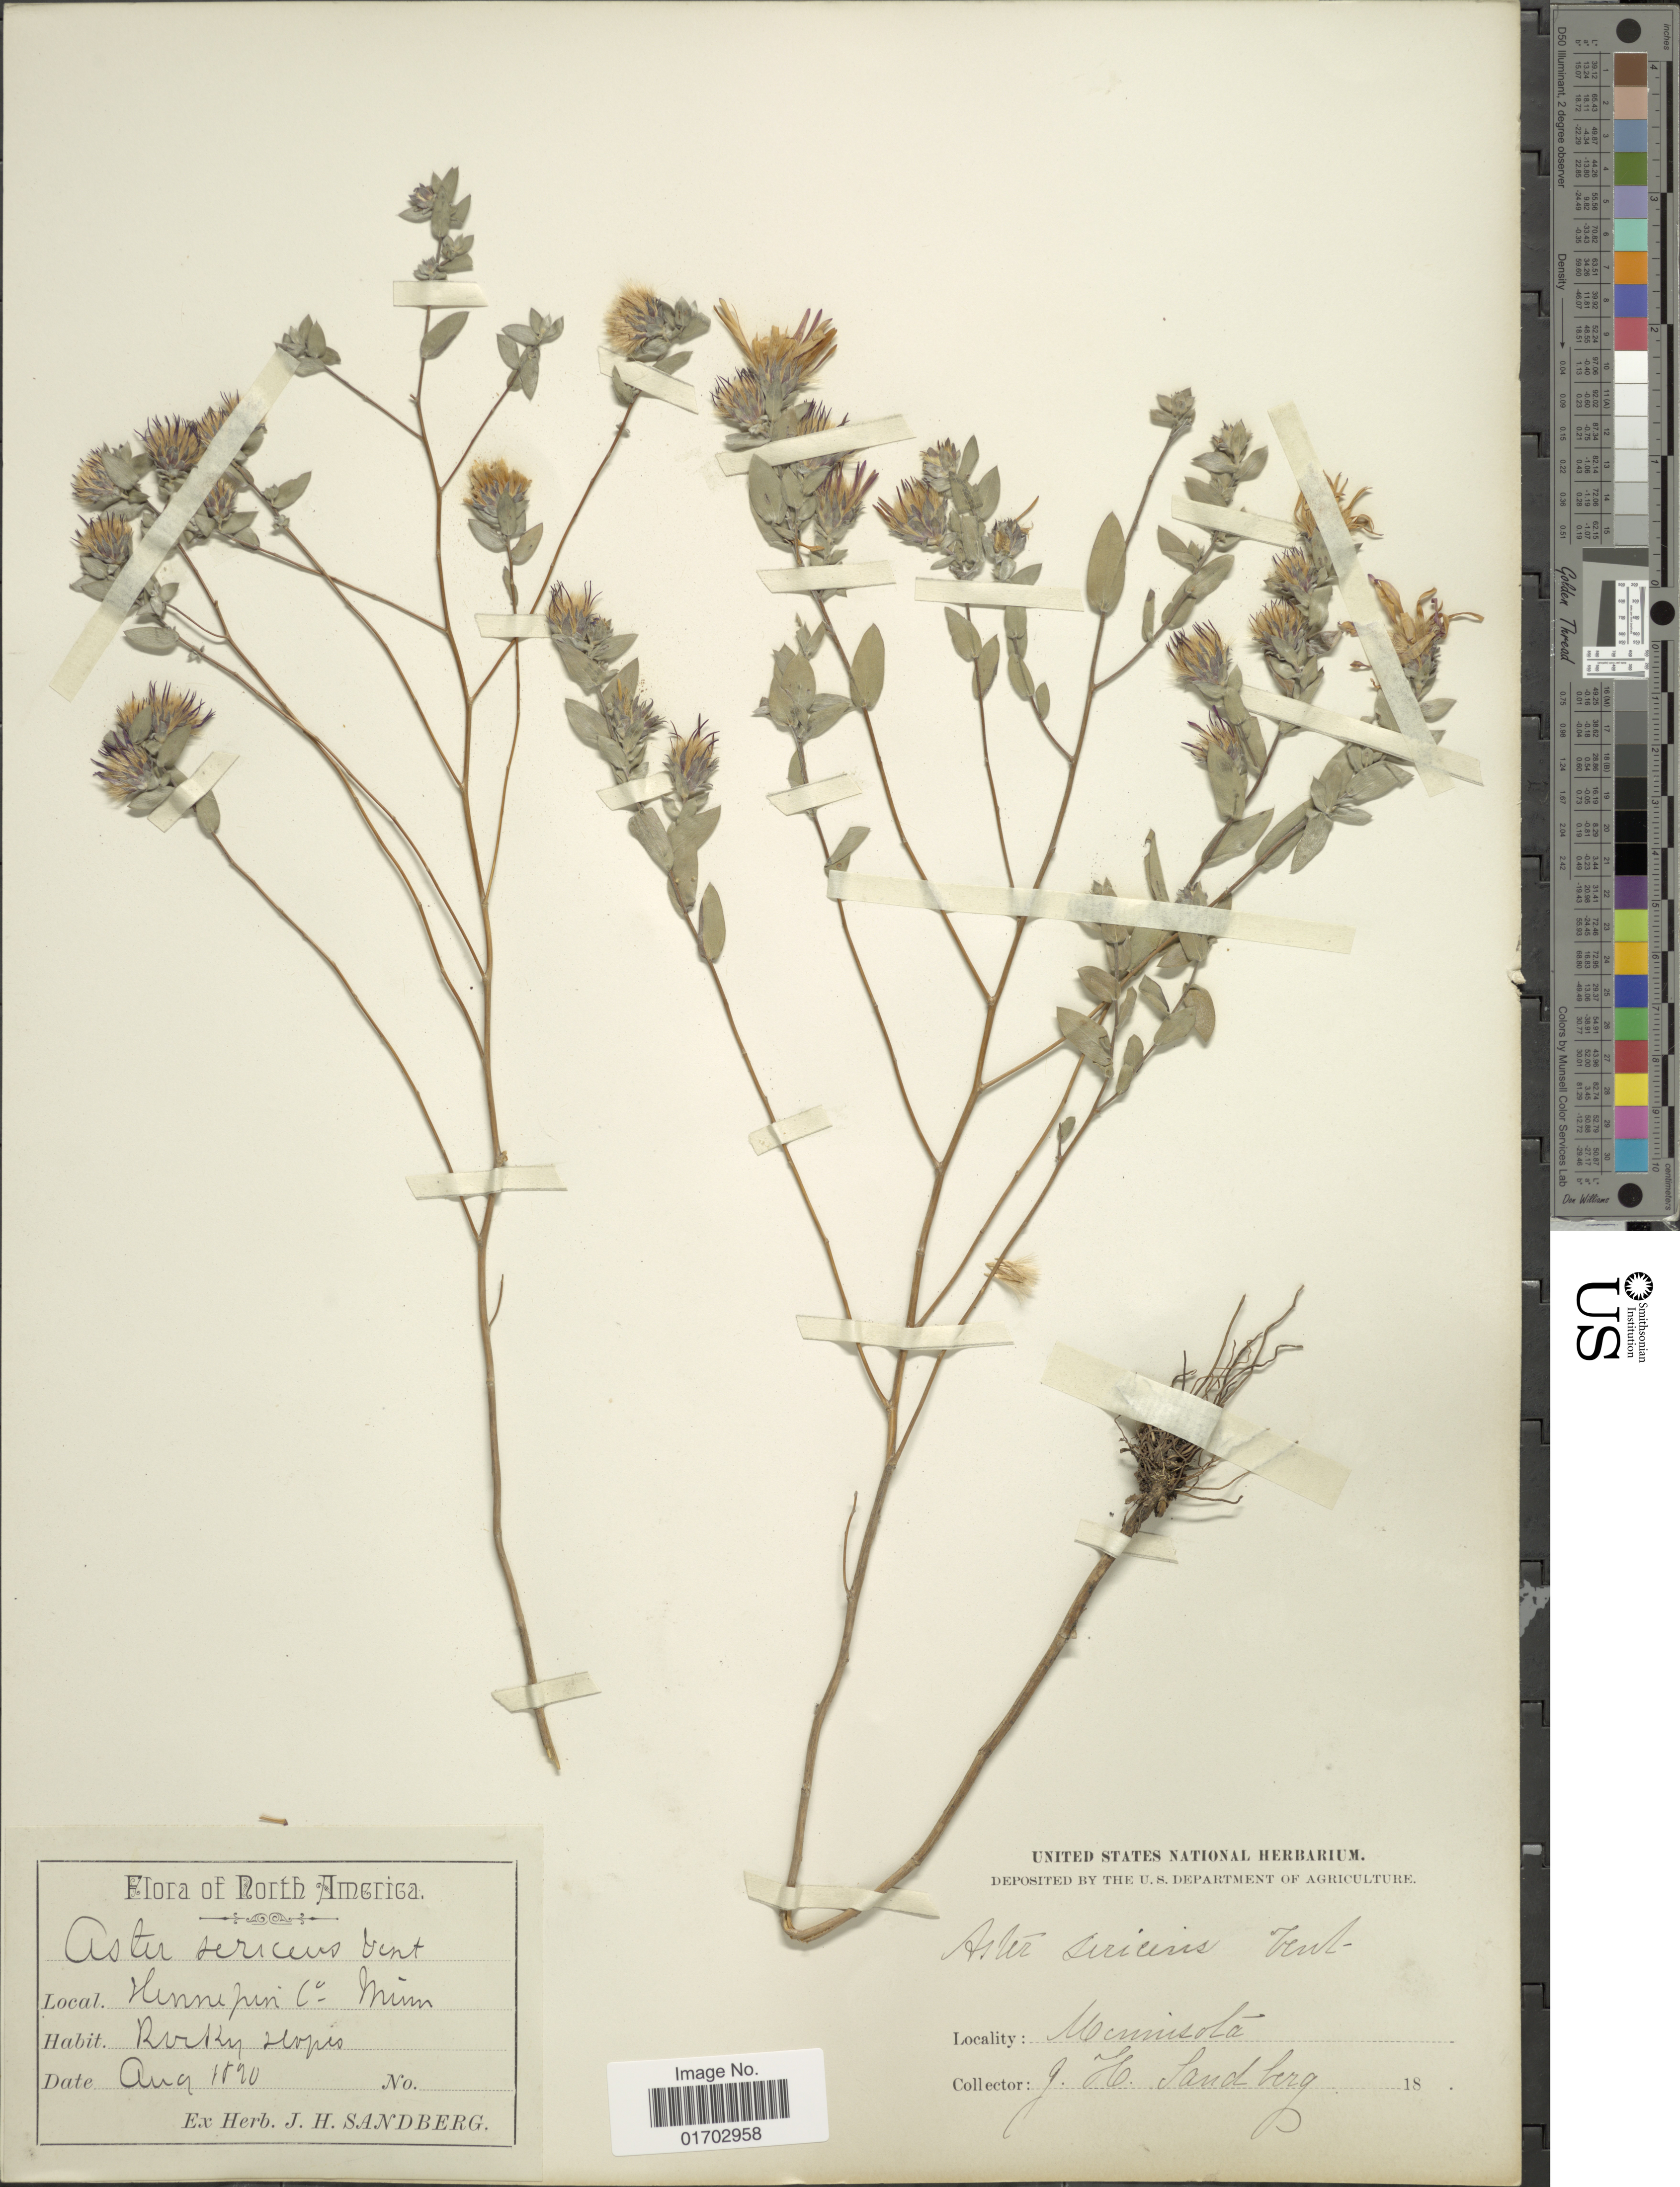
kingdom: Plantae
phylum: Tracheophyta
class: Magnoliopsida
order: Asterales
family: Asteraceae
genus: Symphyotrichum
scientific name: Symphyotrichum sericeum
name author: (Vent.) G.L. Nesom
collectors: J. H. Sandberg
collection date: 1890-08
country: United States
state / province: Minnesota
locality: Hennepin Co.